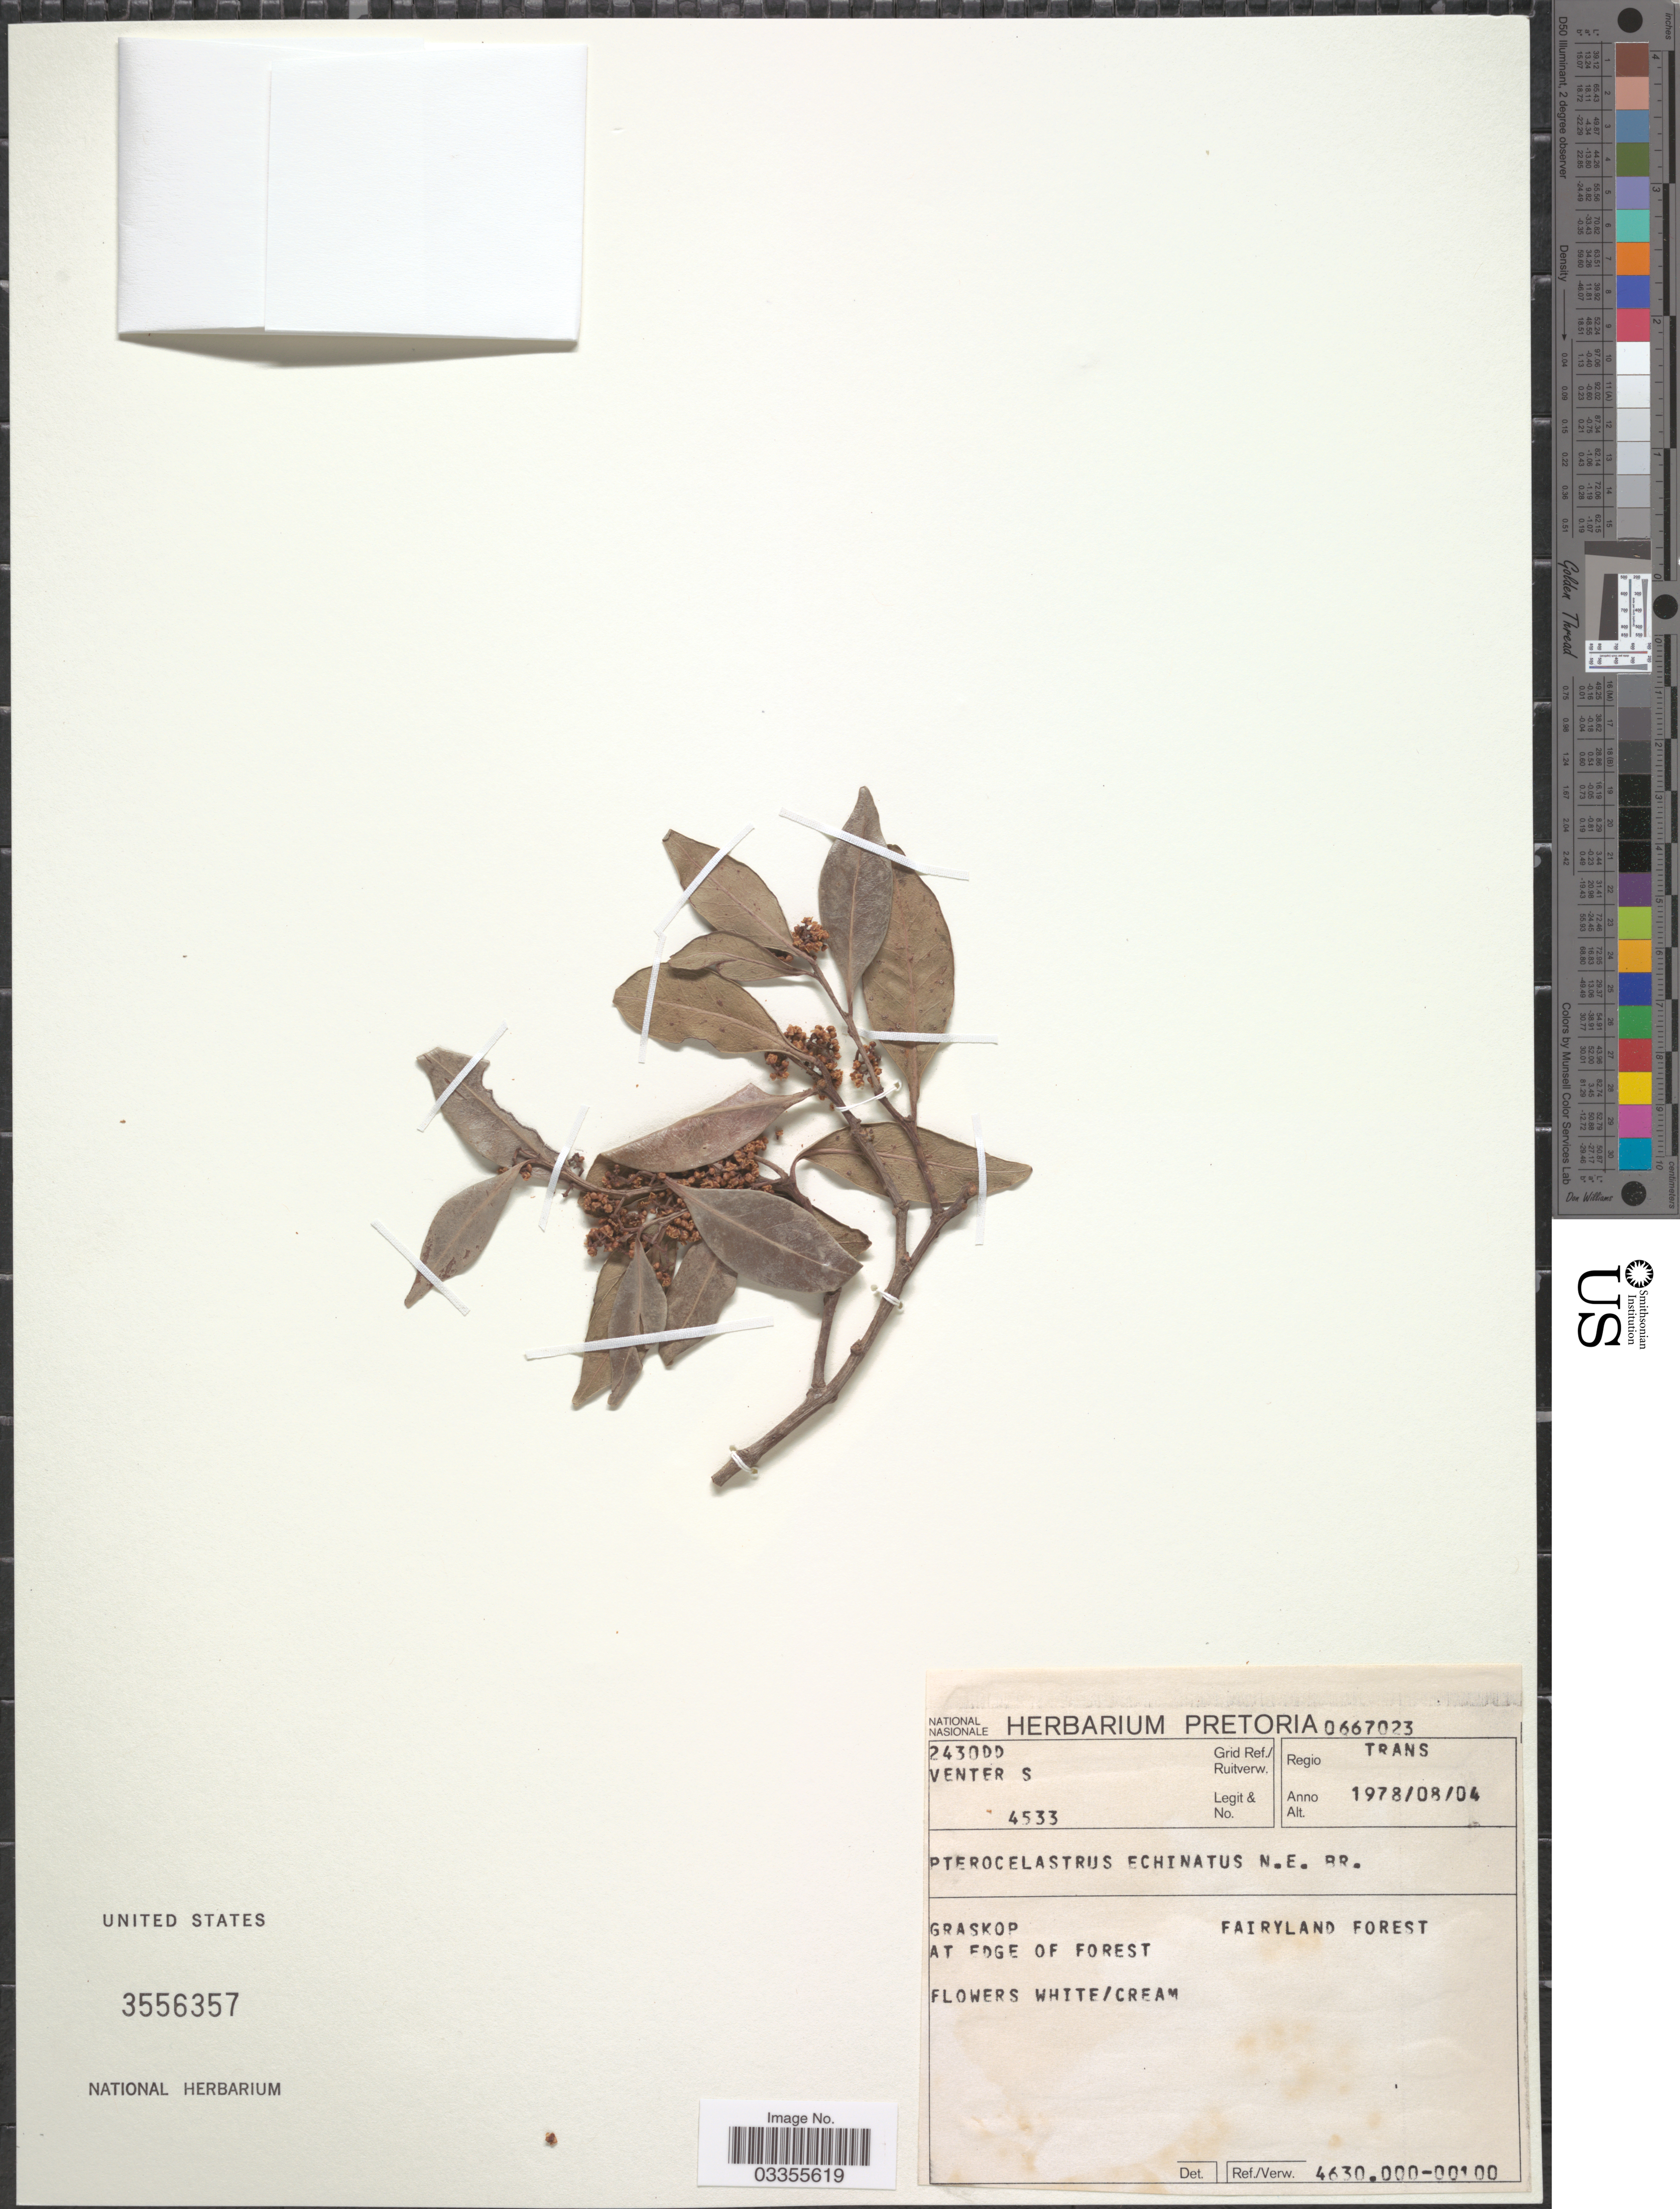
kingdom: Plantae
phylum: Tracheophyta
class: Magnoliopsida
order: Celastrales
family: Celastraceae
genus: Pterocelastrus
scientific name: Pterocelastrus echinatus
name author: N.E. Br.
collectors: S. Venter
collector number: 4533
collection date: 1978-08-04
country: South Africa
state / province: Mpumalanga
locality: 2430DD Grid Ref.Regio Trans. Graskop. Fairyland Forest. At edge of forest.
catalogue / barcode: US 3556357